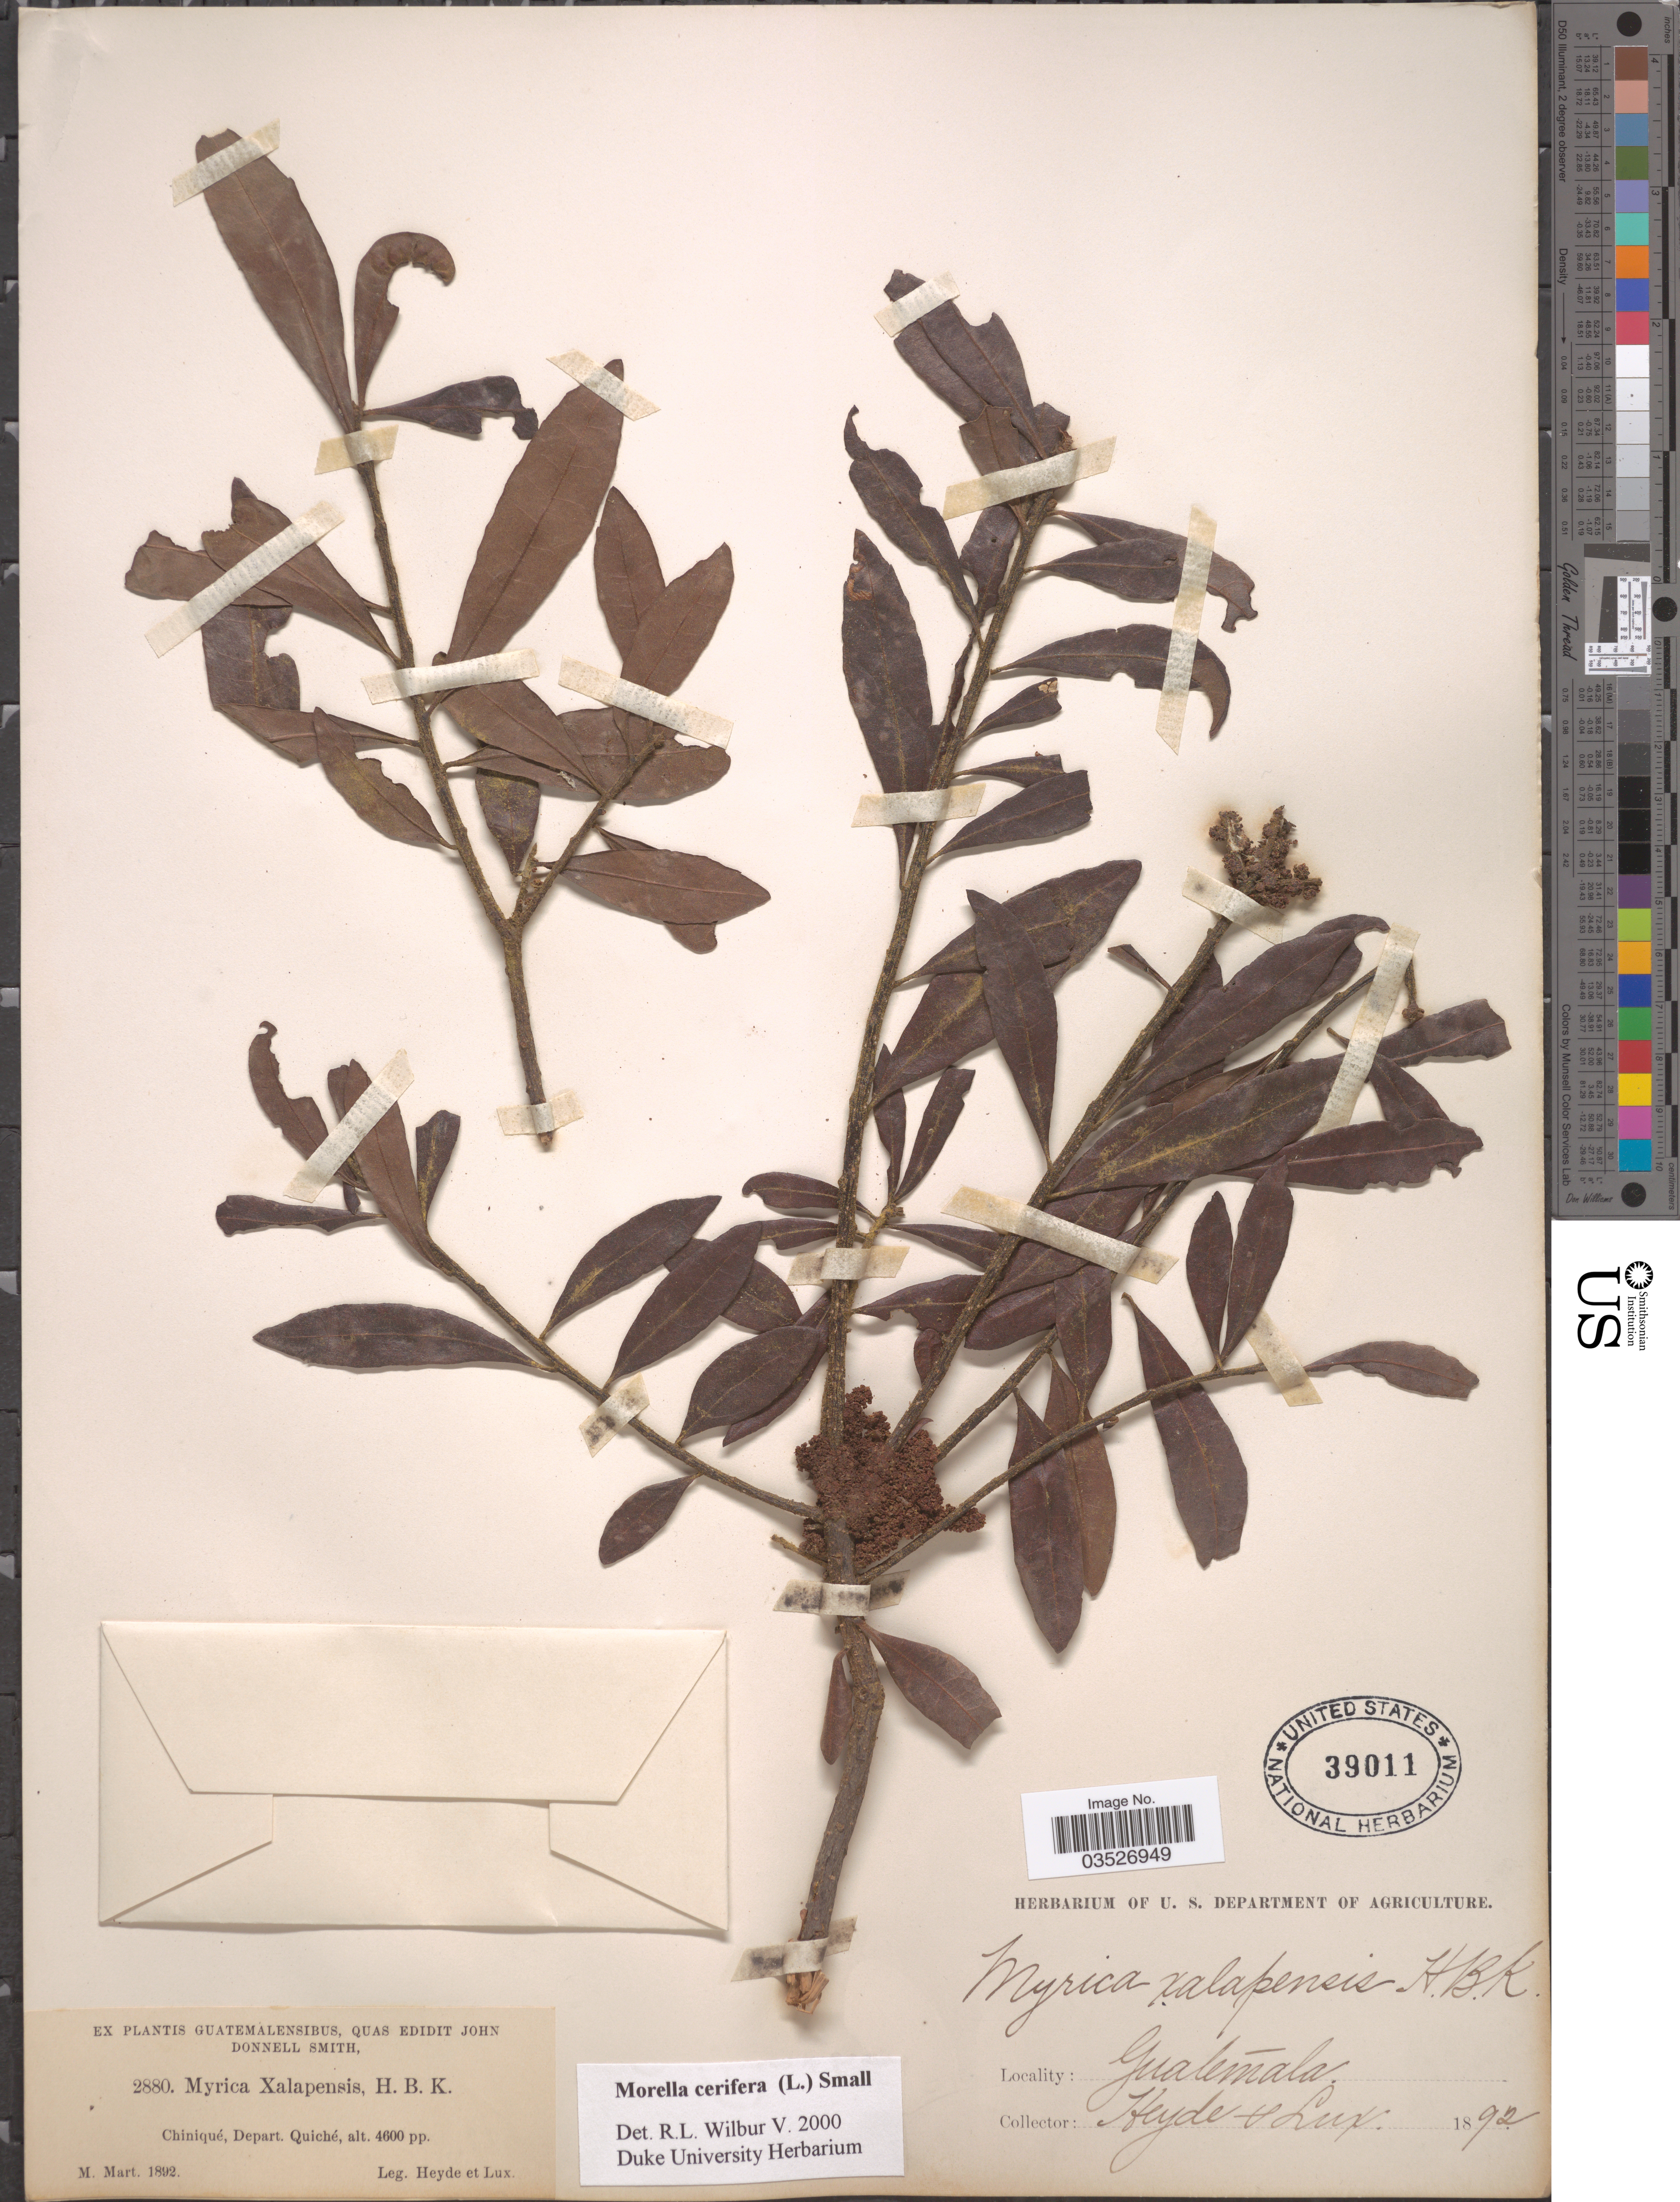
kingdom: Plantae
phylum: Tracheophyta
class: Magnoliopsida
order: Fagales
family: Myricaceae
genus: Morella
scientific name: Morella cerifera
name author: (L.) Small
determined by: Wilbur, R. L.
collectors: Heyde & Lux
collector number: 2880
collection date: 1892-03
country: Guatemala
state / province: El Quiché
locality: Chiniqué, Depart. Quiché.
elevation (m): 1402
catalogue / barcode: US 39011